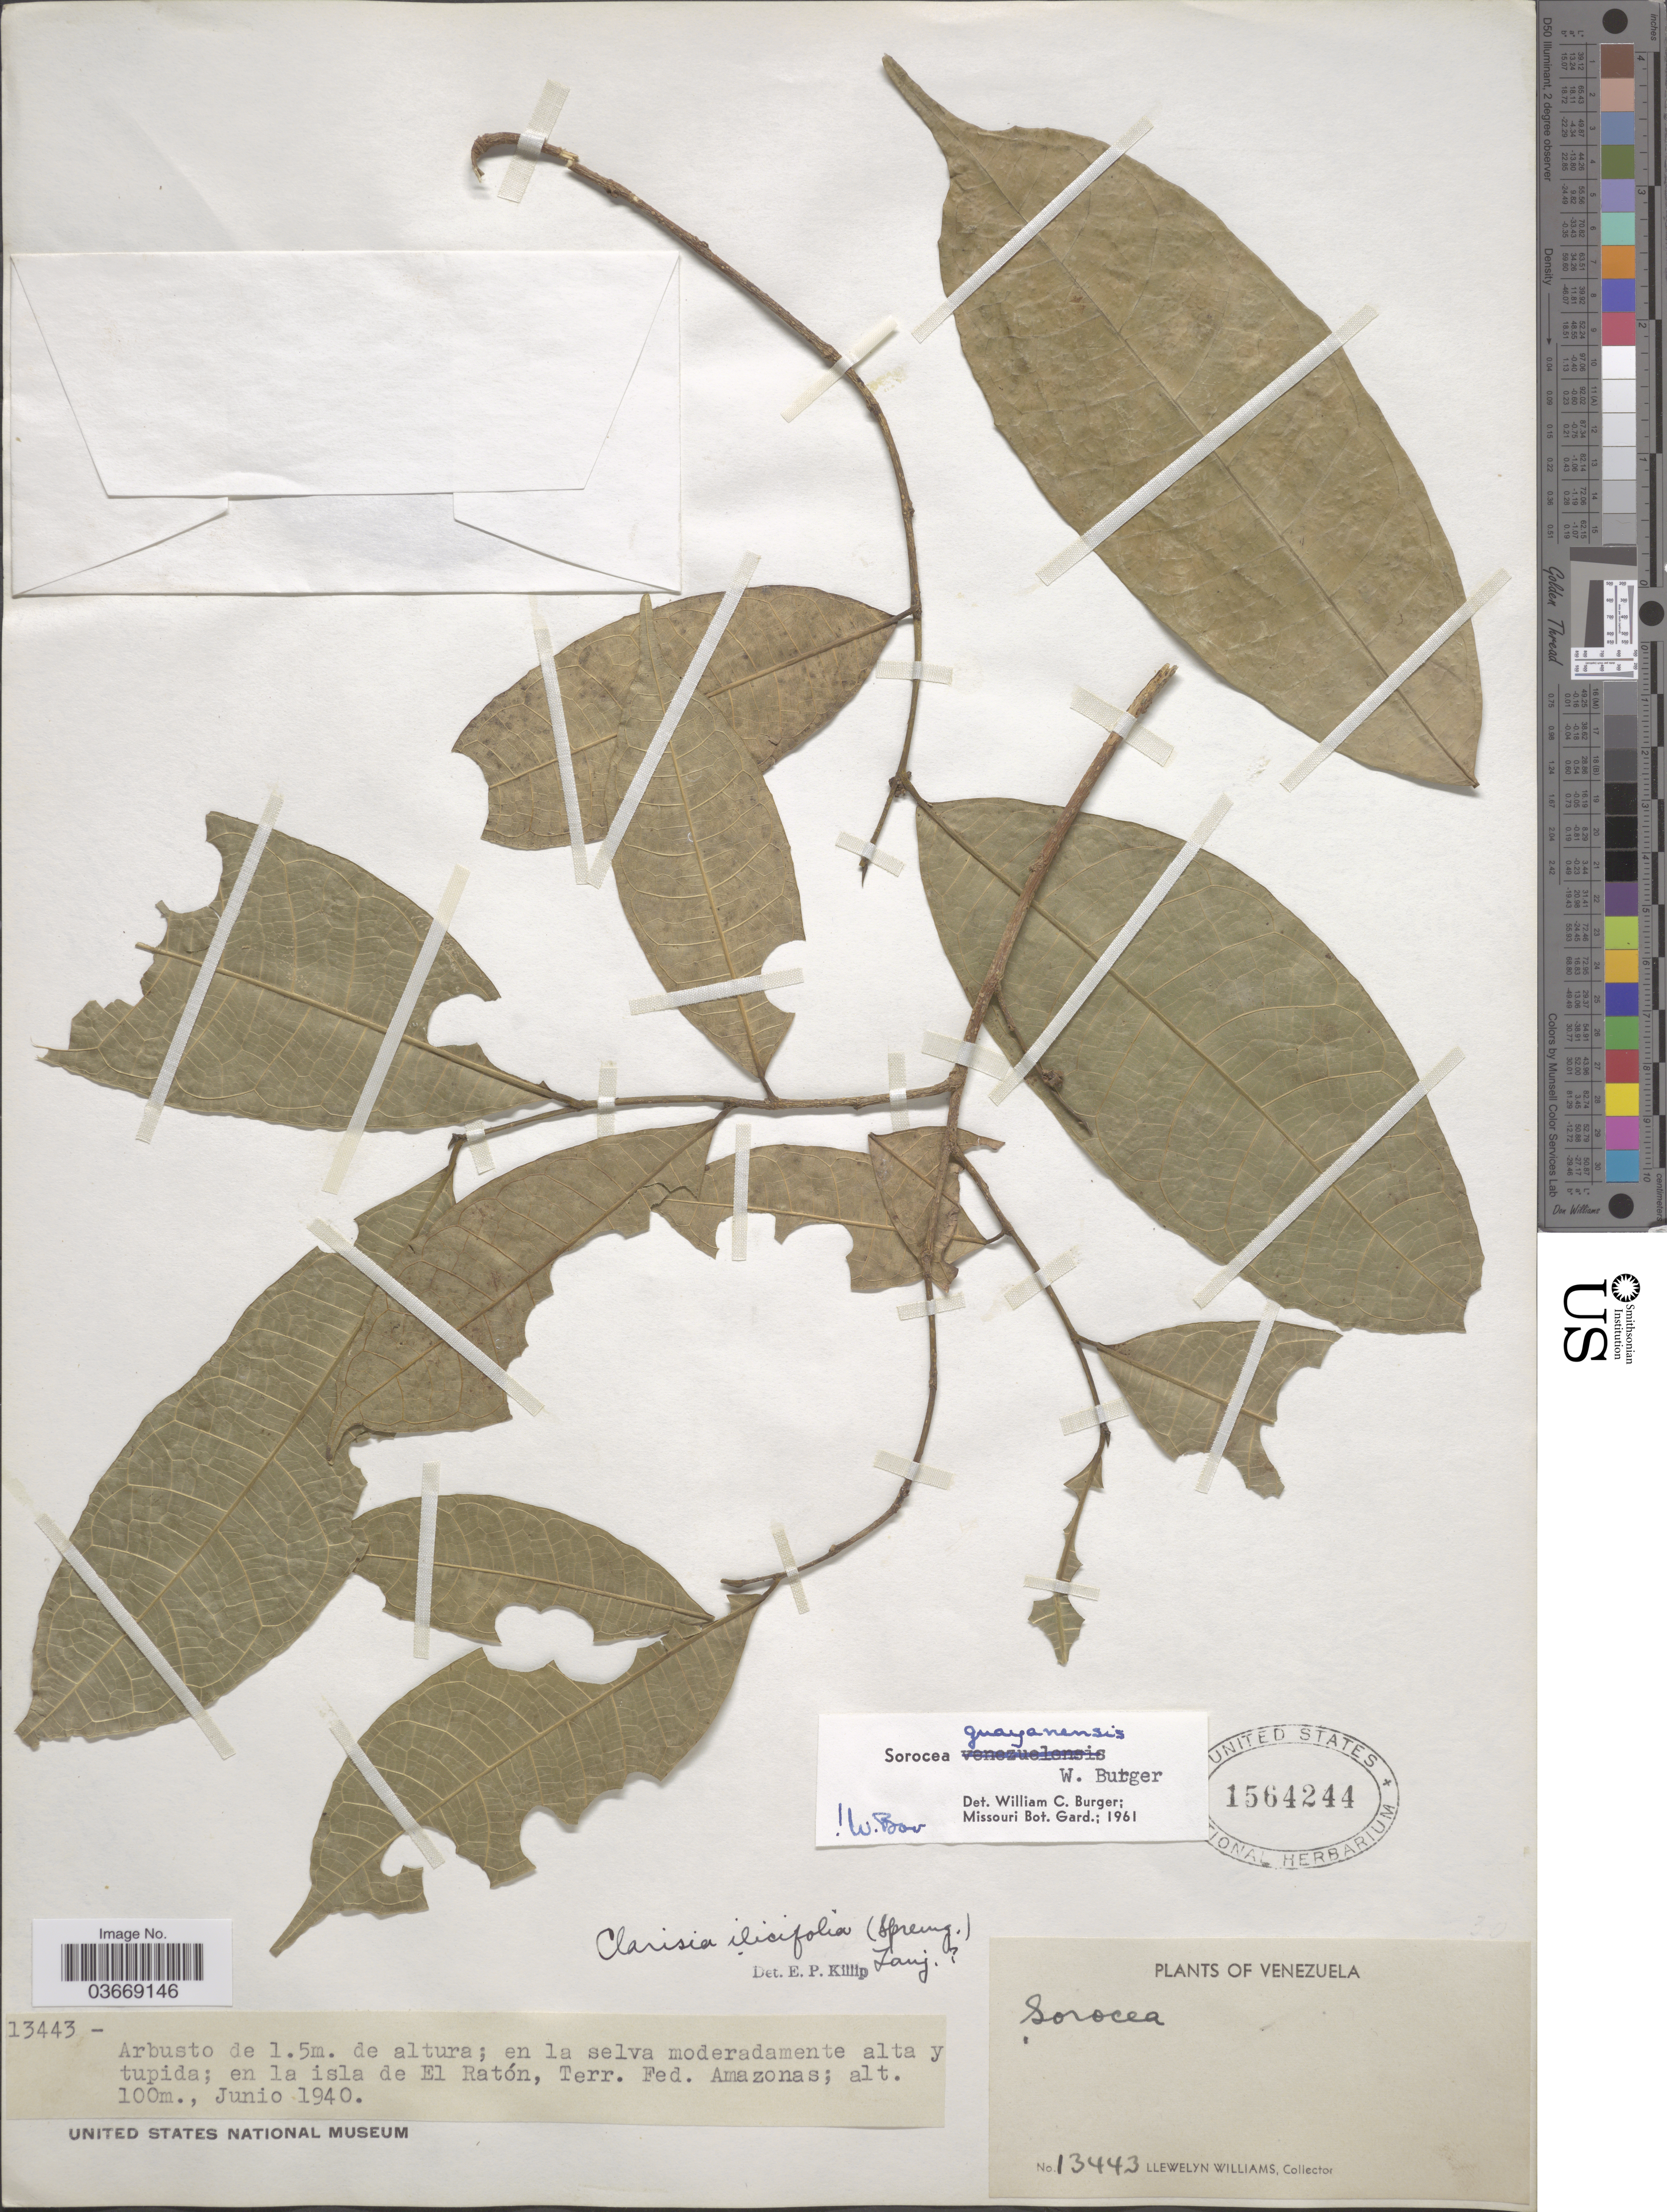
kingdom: Plantae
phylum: Tracheophyta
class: Magnoliopsida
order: Rosales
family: Moraceae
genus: Sorocea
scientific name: Sorocea guayanensis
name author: W.C. Burger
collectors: Ll. Williams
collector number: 13443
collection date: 1940-06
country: Venezuela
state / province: Amazonas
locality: En la isla de El Ratón, Terr. Fed. Amazonas.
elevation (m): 100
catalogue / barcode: US 1564244